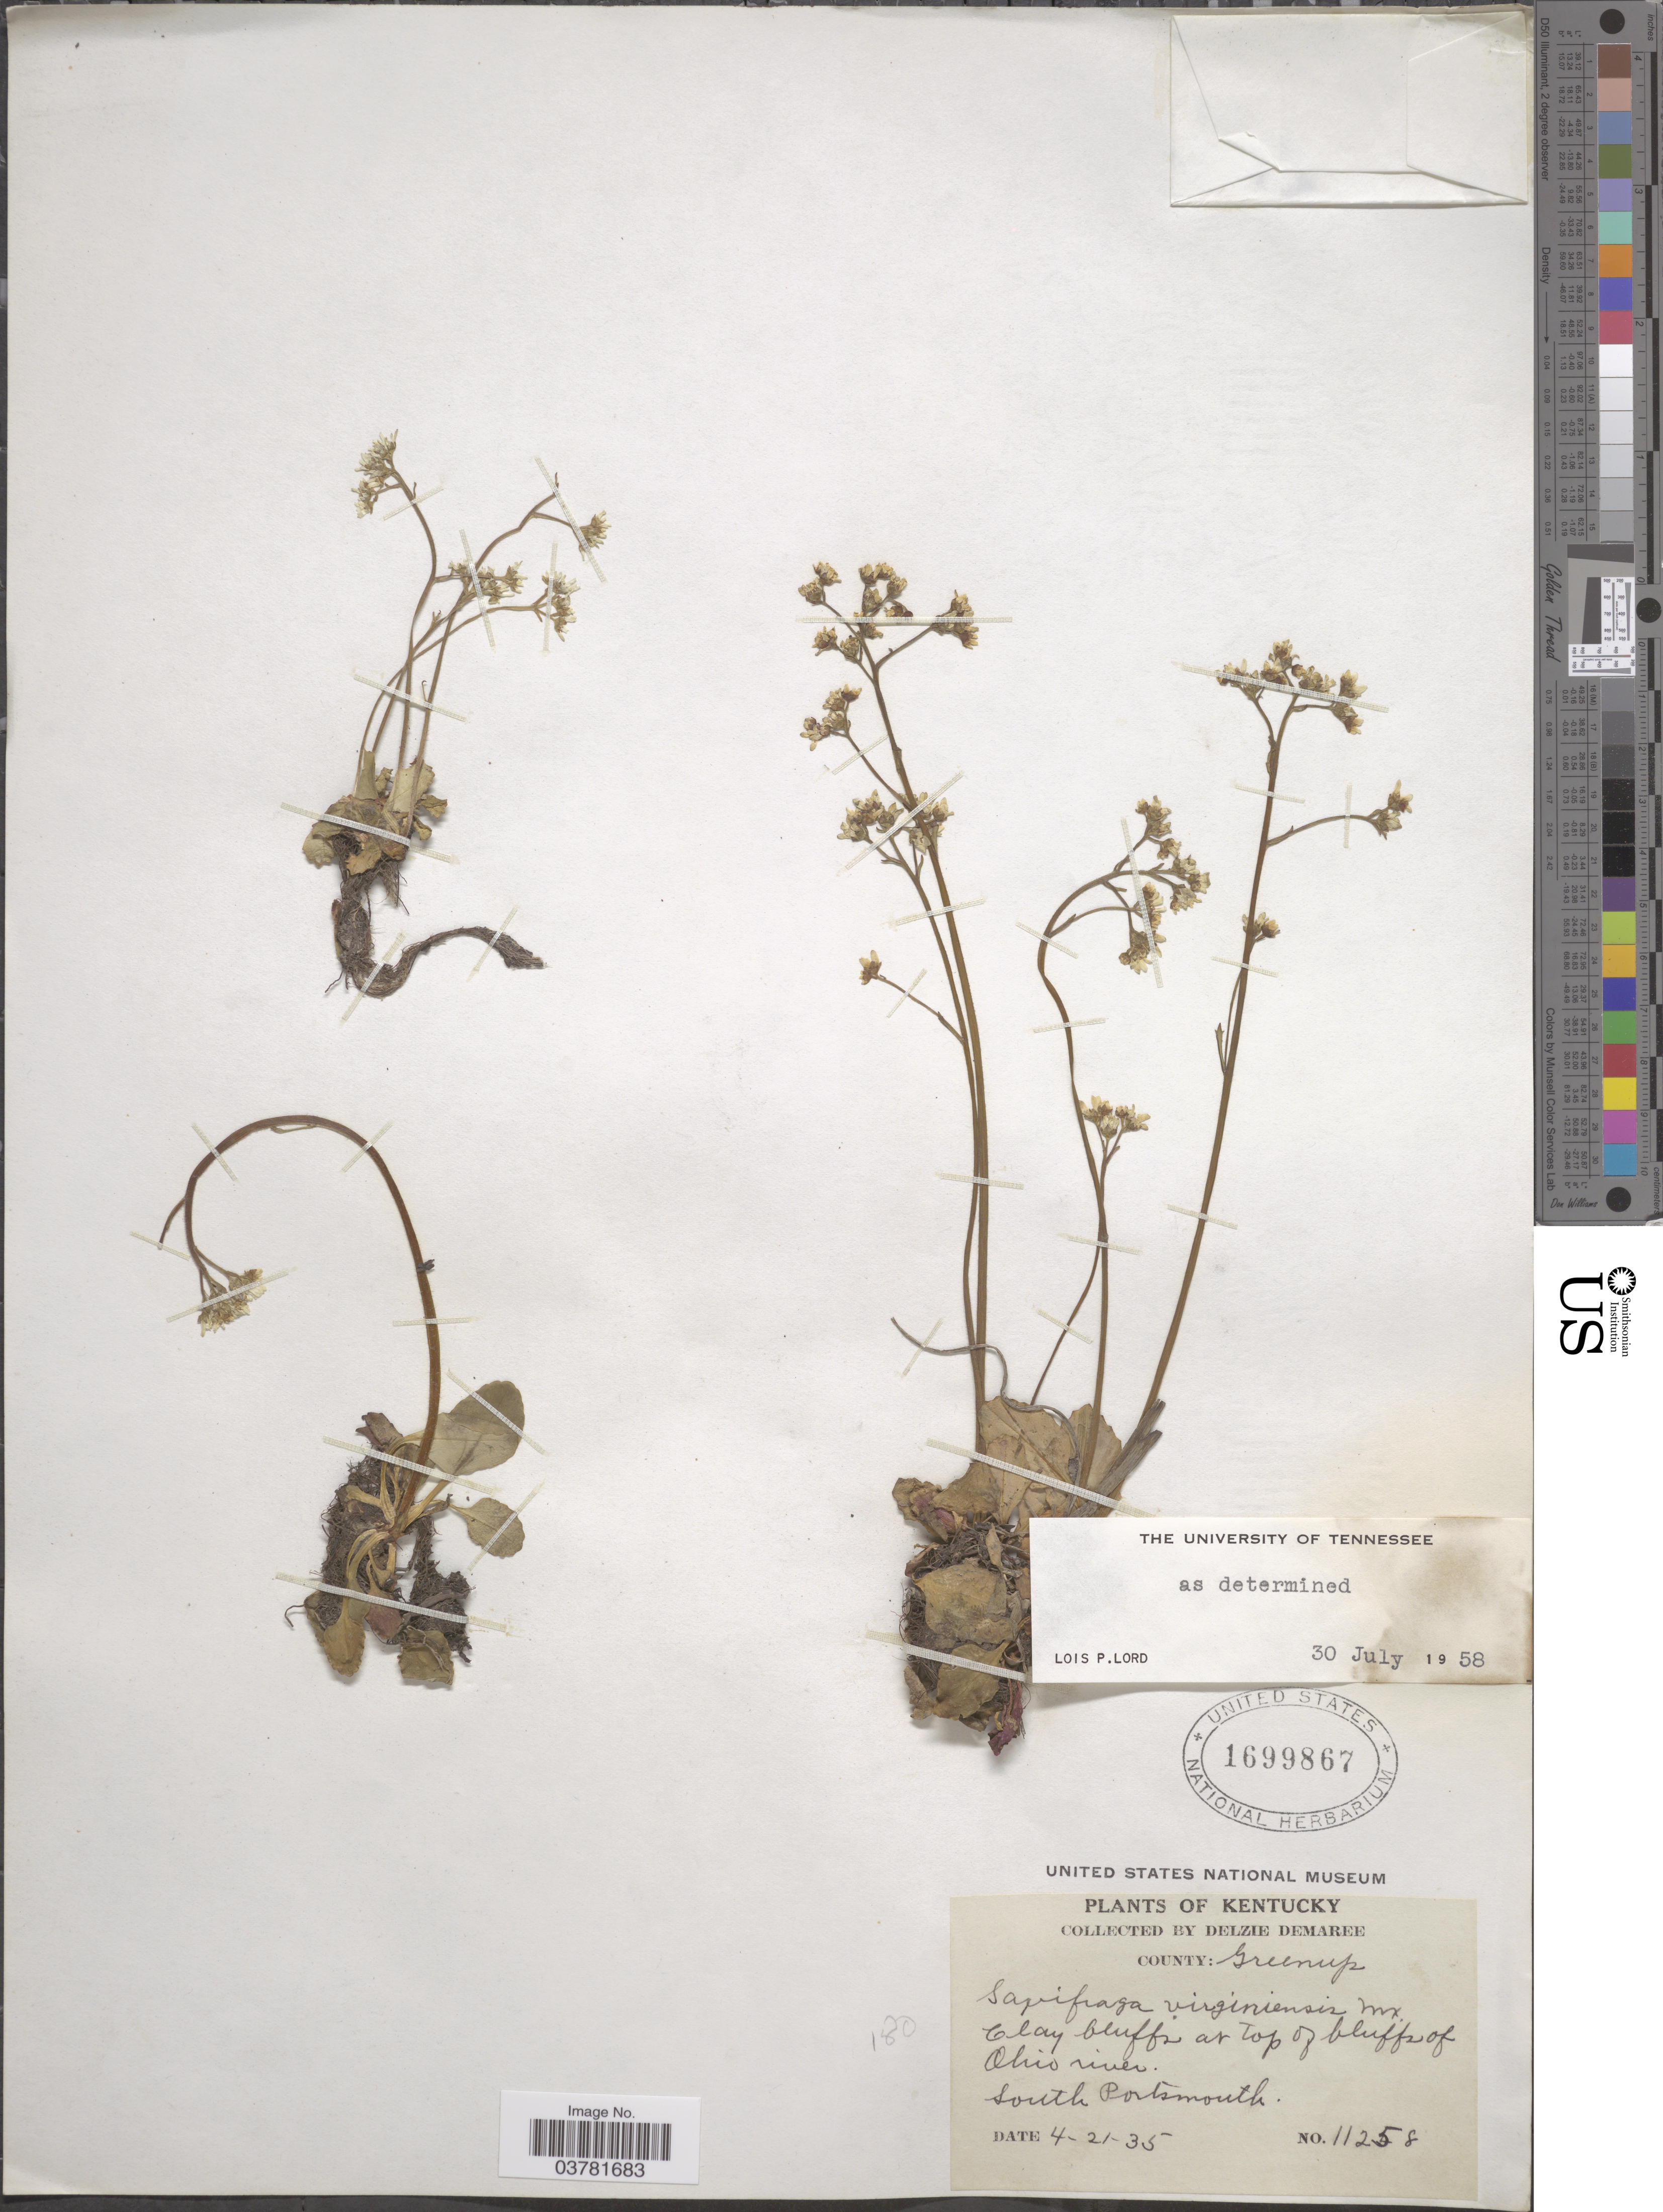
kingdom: Plantae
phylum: Tracheophyta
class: Magnoliopsida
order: Saxifragales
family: Saxifragaceae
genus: Micranthes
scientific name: Micranthes virginiensis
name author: (Michx.) Small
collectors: D. Demaree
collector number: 11258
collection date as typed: Transcribed d/m/y: 21/4/35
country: United States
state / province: Kentucky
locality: County: Greenup. Clay bluffs at top of bluffs of Ohio river. South Portsmouth.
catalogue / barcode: US 1699867